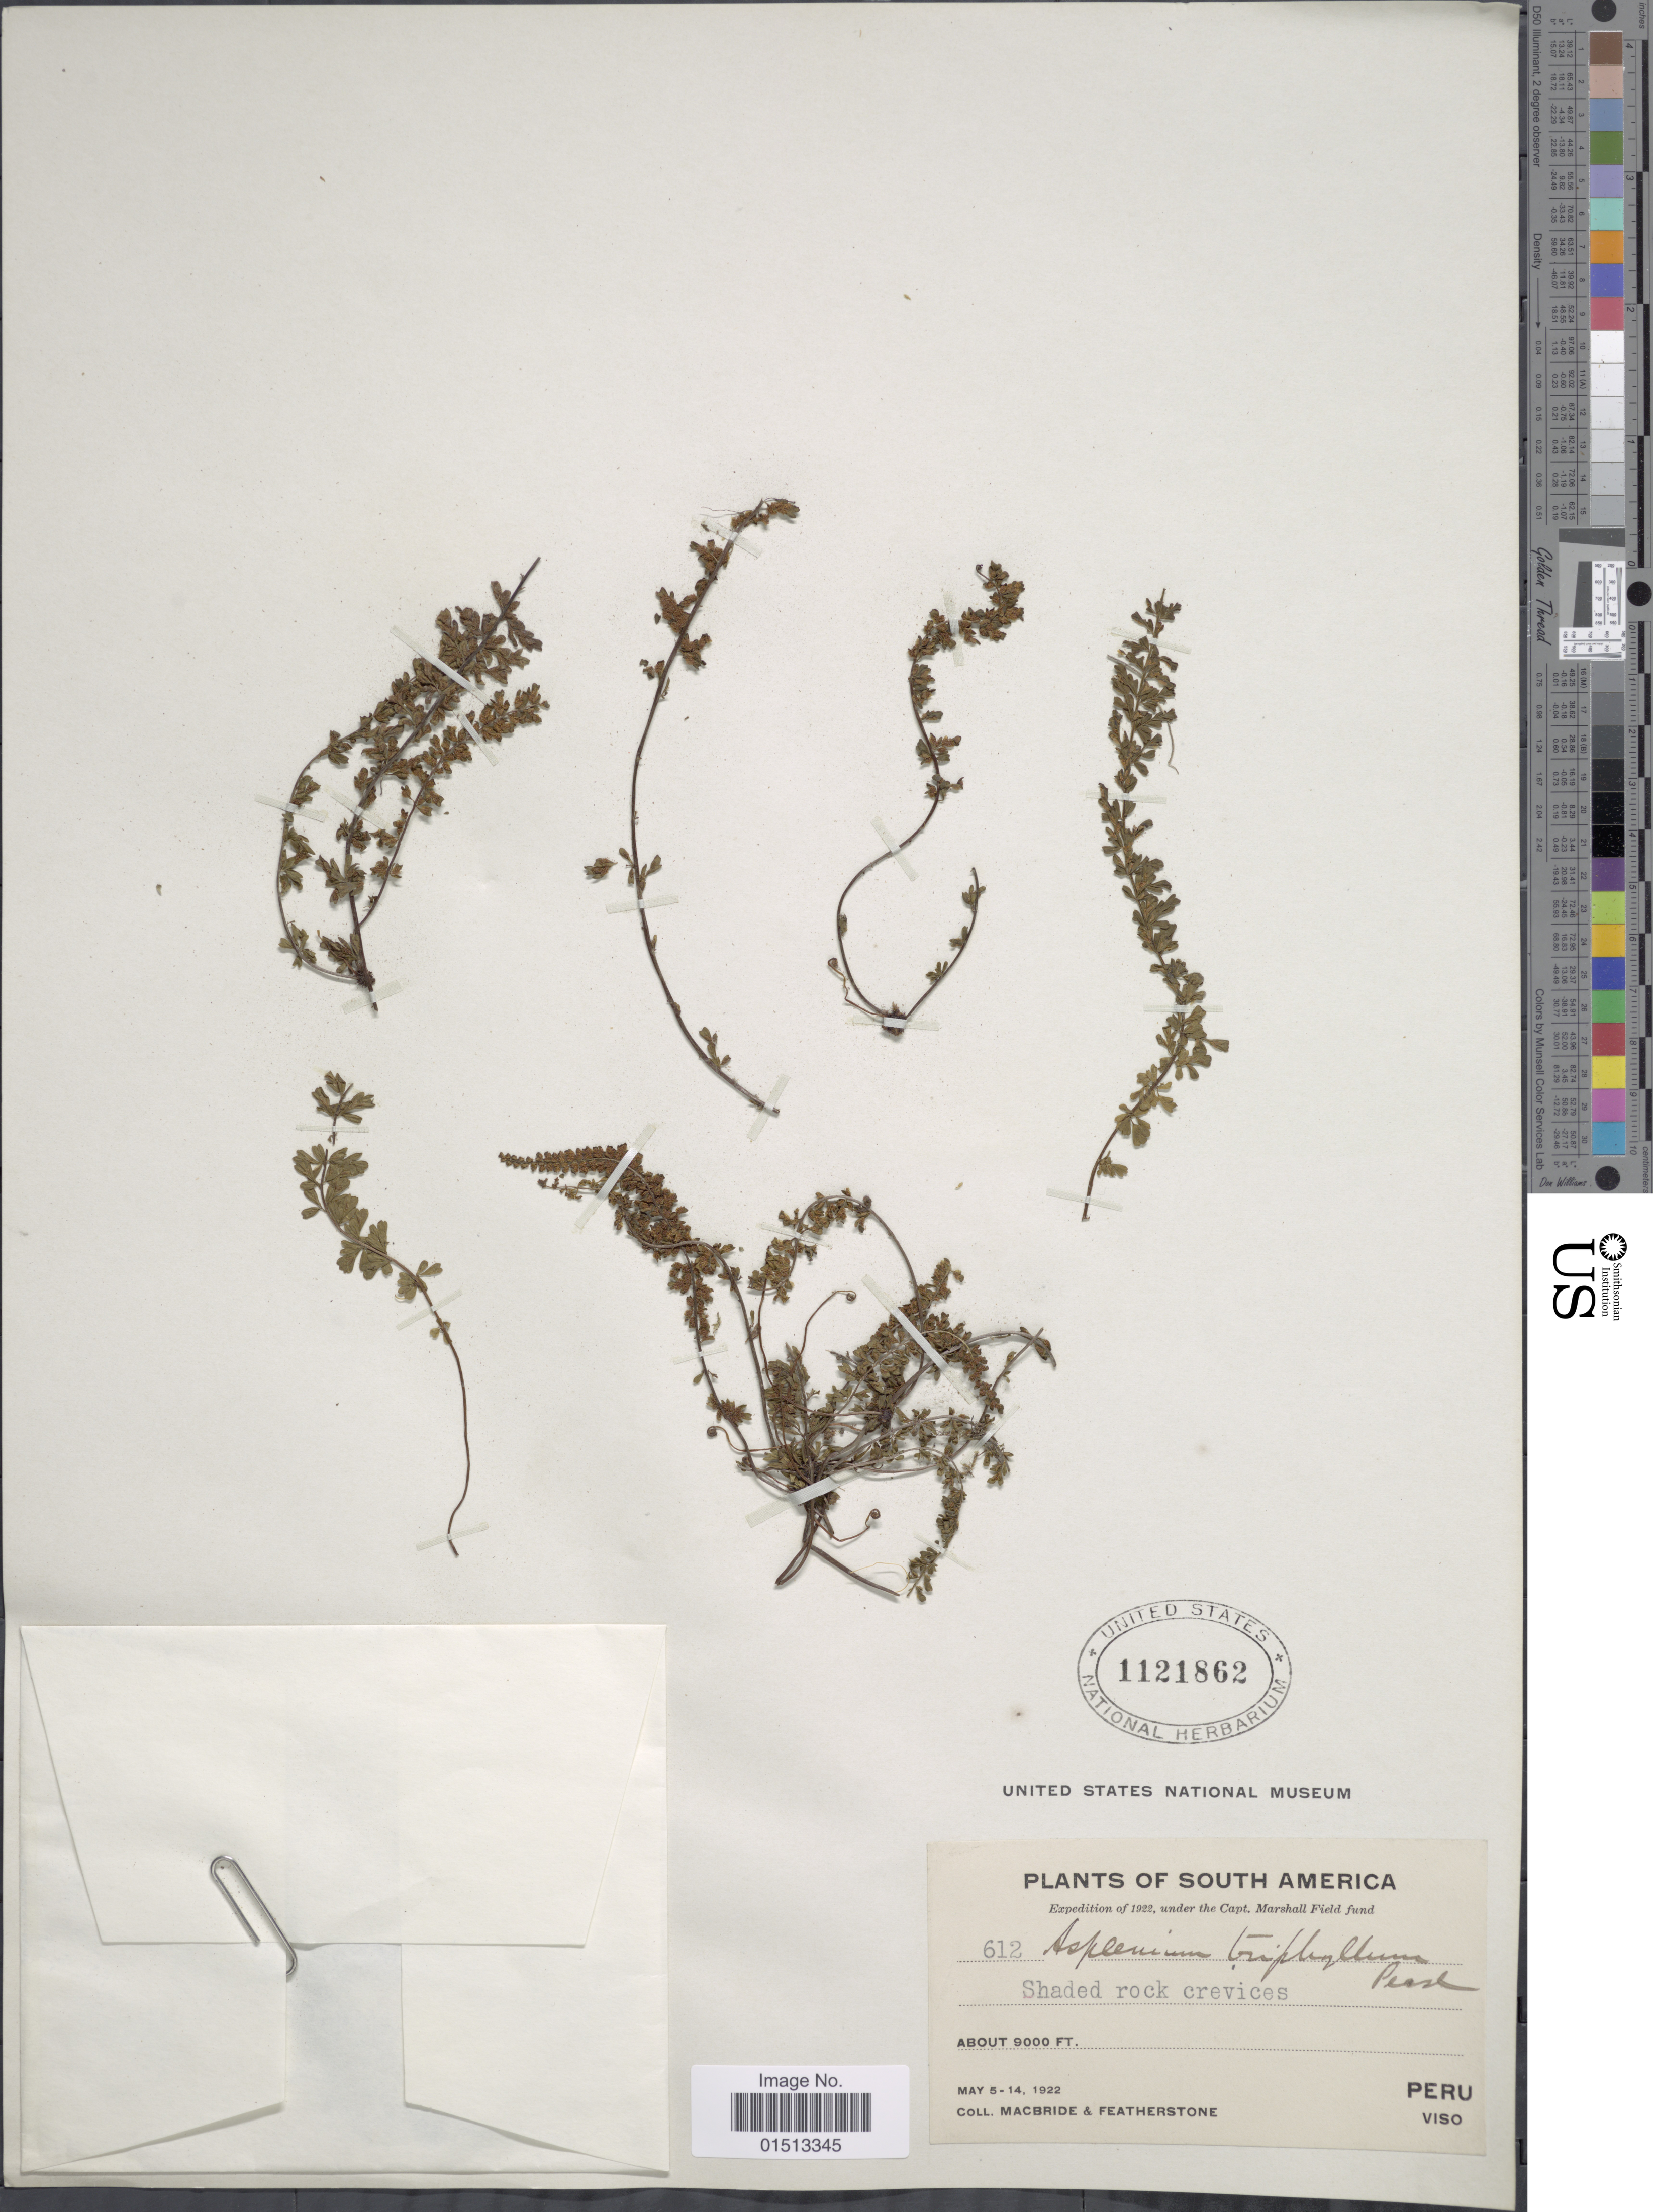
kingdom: Plantae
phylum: Tracheophyta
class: Polypodiopsida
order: Polypodiales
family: Aspleniaceae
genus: Asplenium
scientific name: Asplenium triphyllum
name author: C. Presl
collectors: Macbride, -- & -. Featherstone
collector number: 612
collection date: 1922-05-05/1922-05-14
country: Peru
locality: Shaded rock crevices, VISO.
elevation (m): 2743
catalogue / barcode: US 1121862